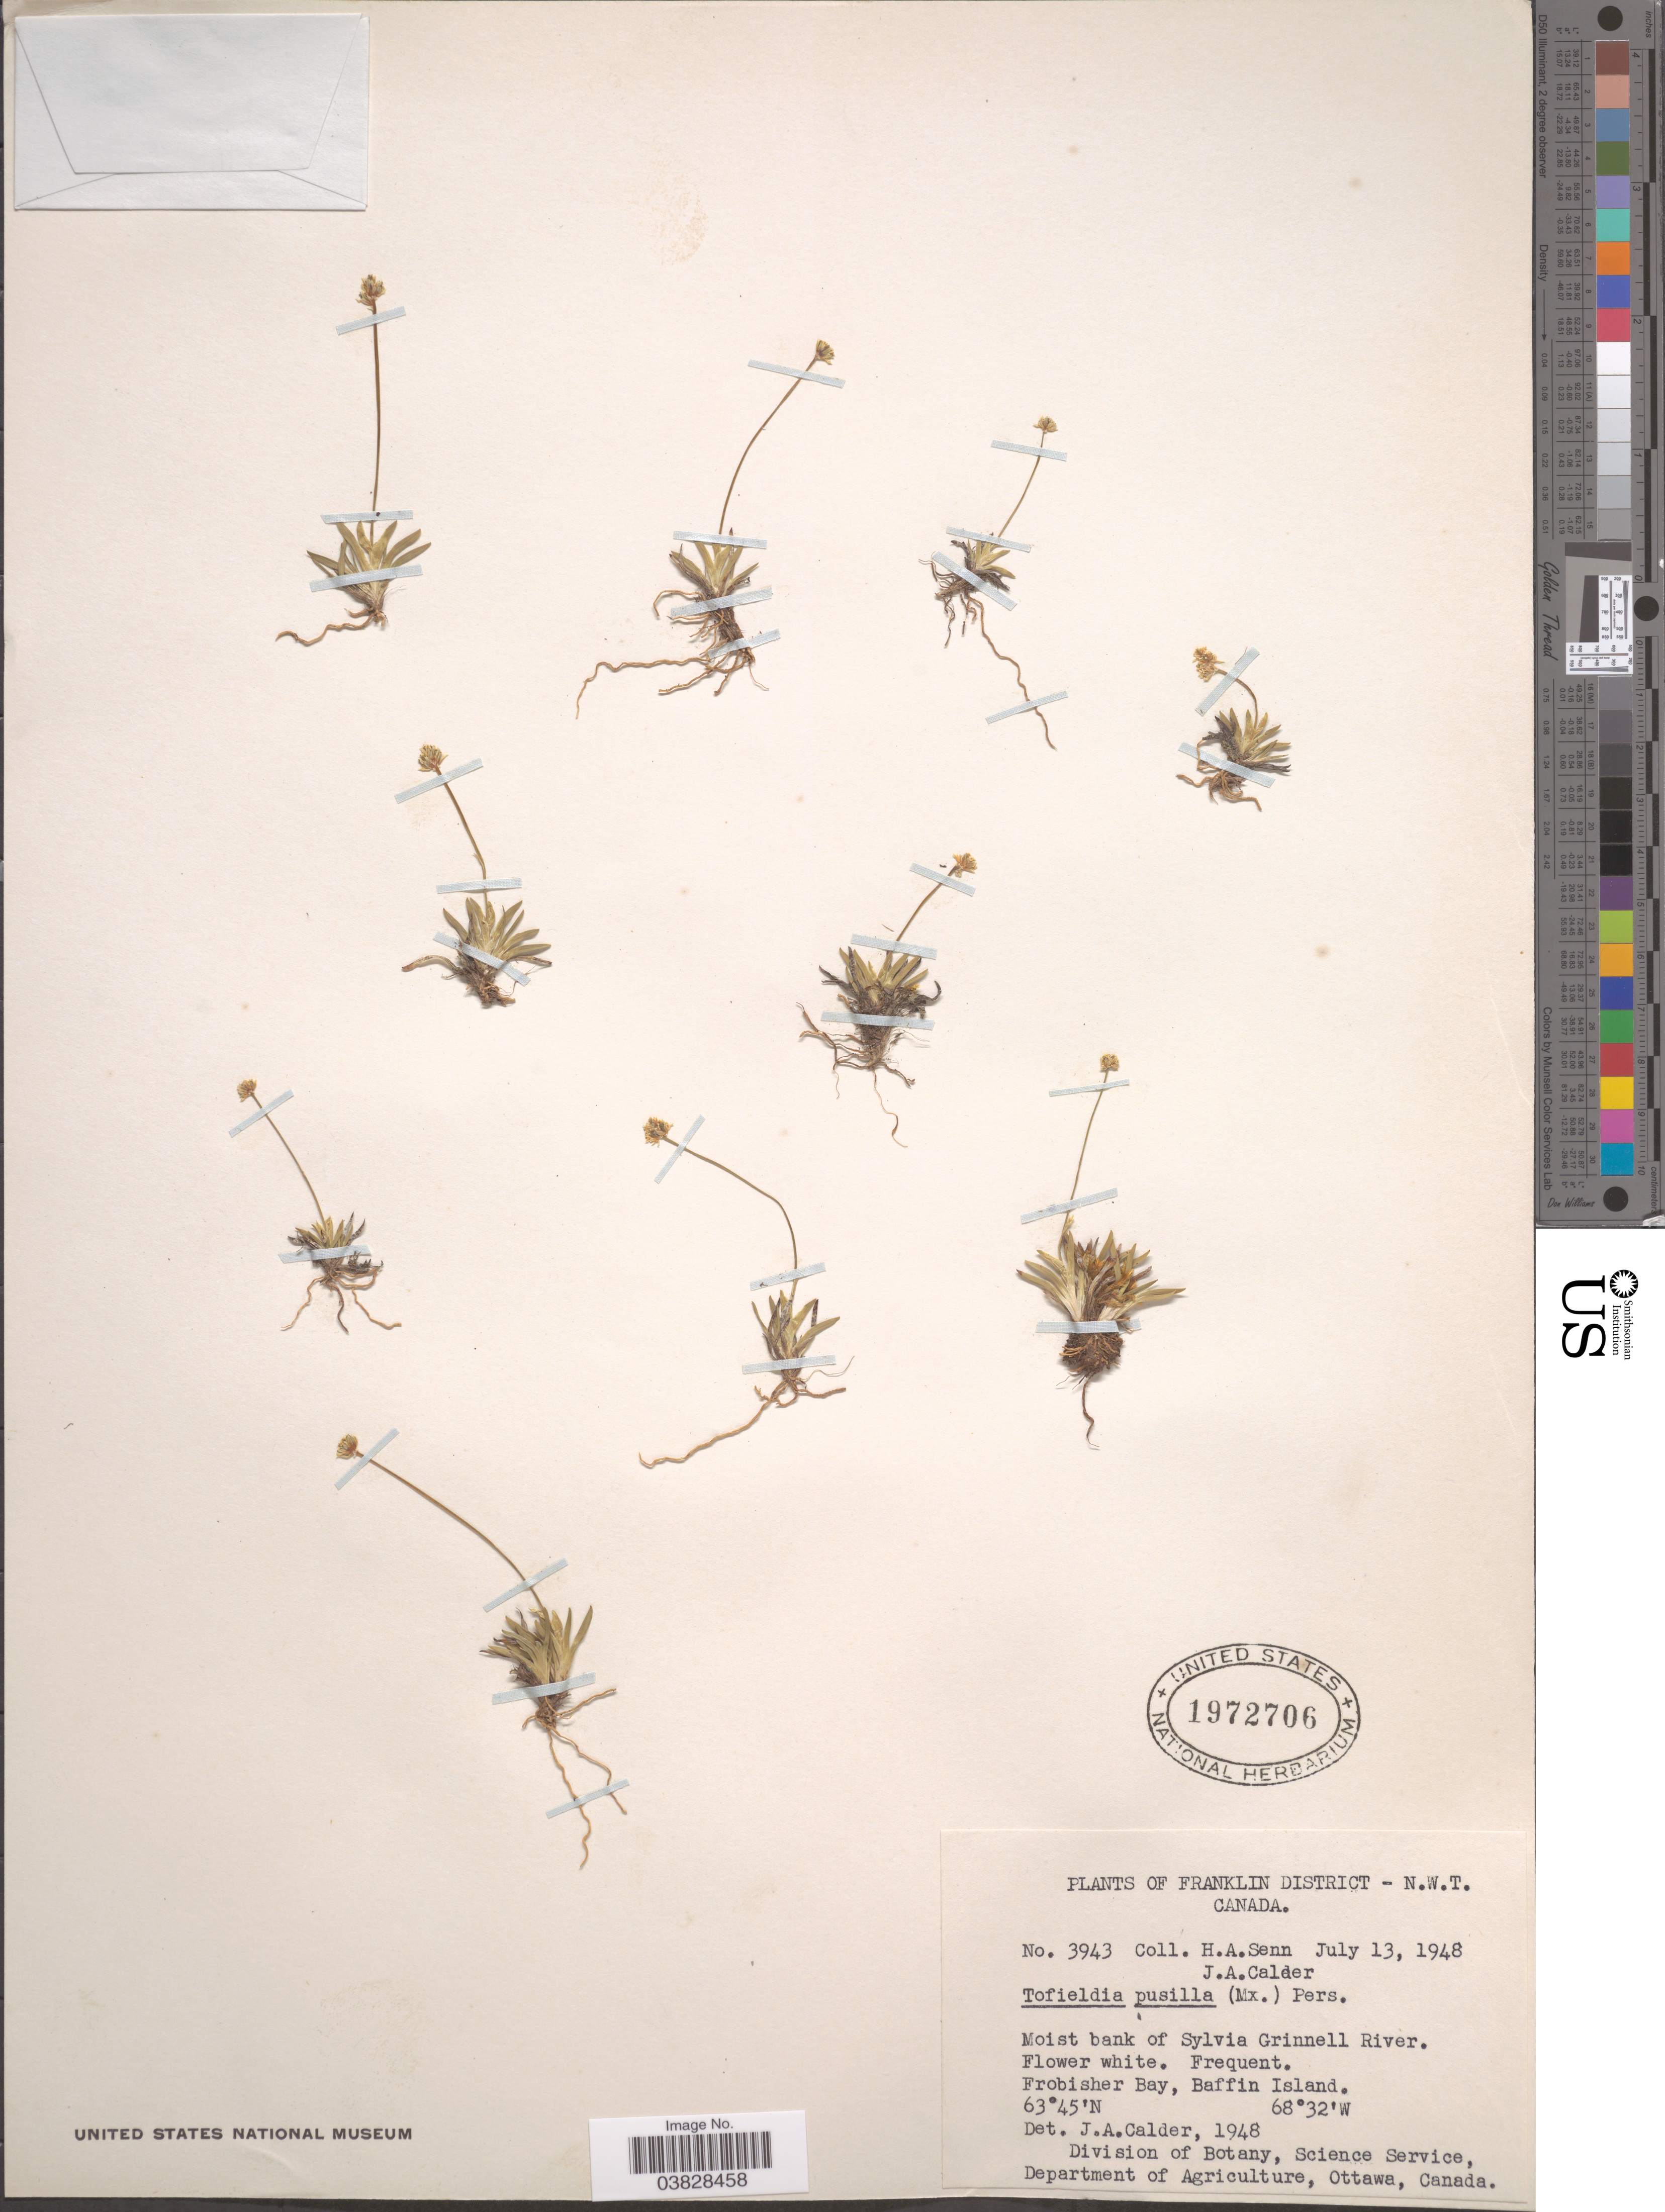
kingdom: Plantae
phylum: Tracheophyta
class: Liliopsida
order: Alismatales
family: Tofieldiaceae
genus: Tofieldia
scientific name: Tofieldia pusilla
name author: (Michx.) Pers.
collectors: H. Senn & J. A. Calder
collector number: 3943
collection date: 1948-07-13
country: Canada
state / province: Northwest Territories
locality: Franklin District. Moist bank of Sylvia Grinnell River. Frobisher Bay, Baffin Island.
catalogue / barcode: US 1972706